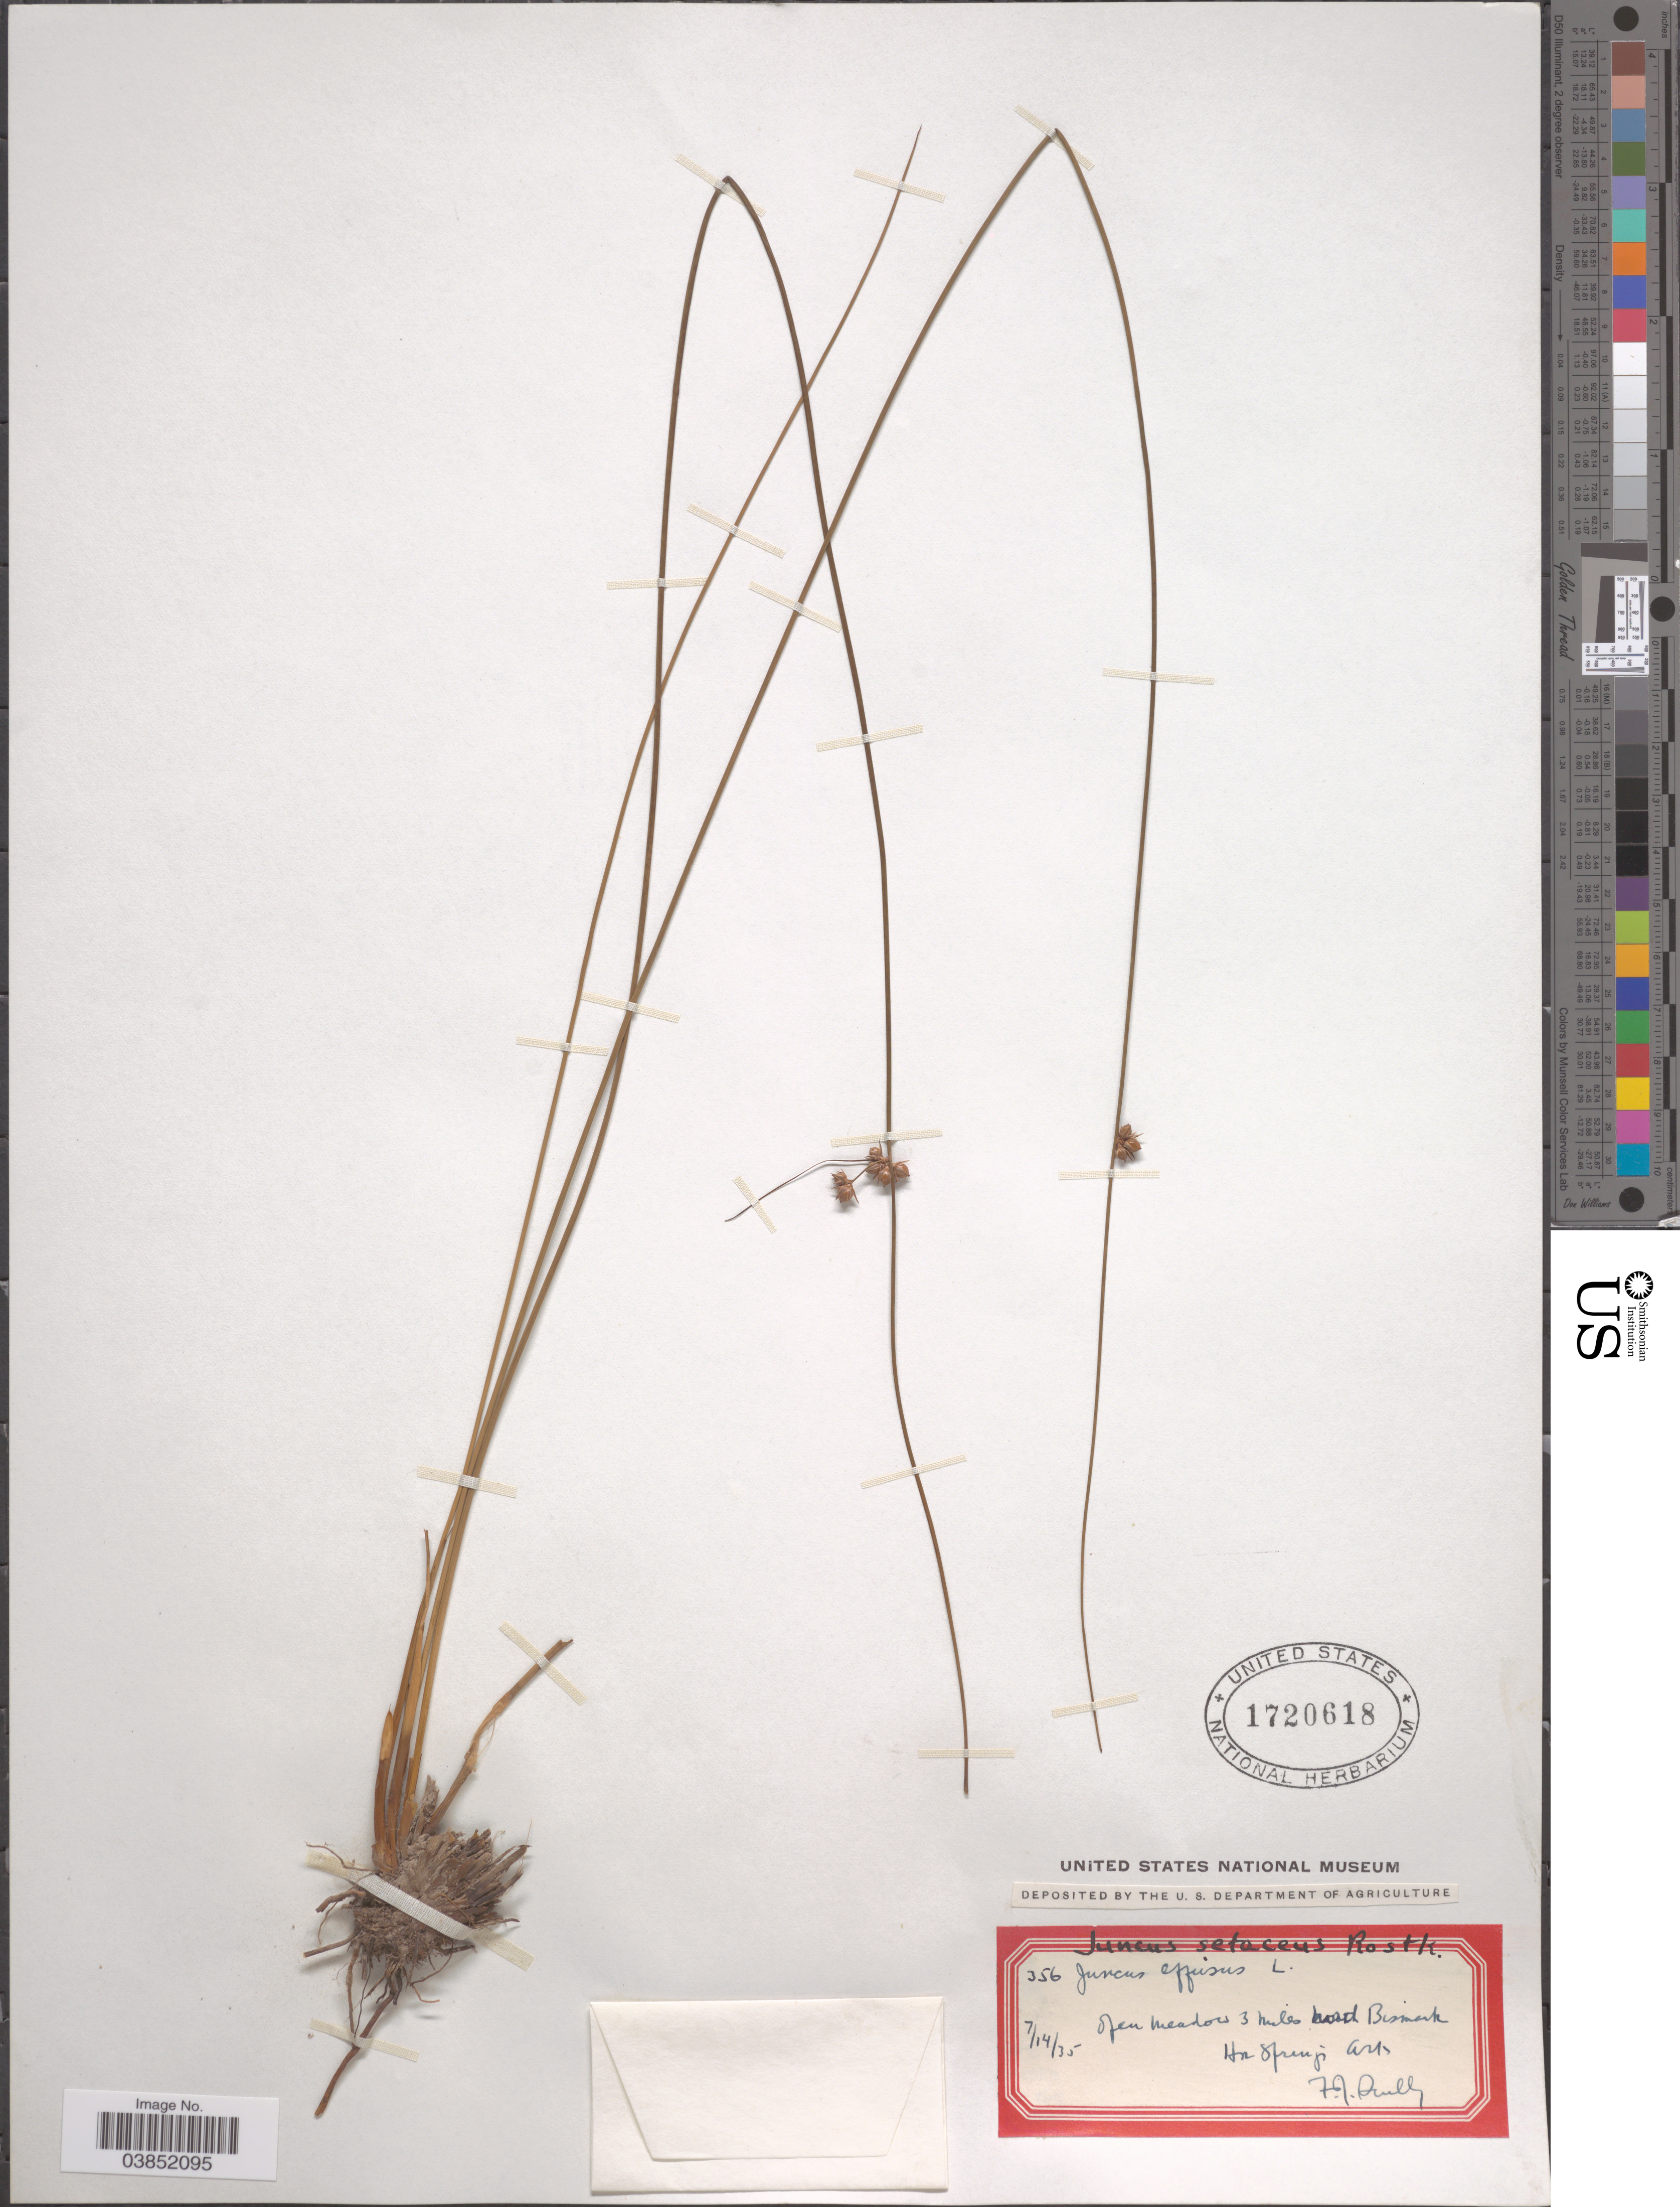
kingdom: Plantae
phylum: Tracheophyta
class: Liliopsida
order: Poales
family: Juncaceae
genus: Juncus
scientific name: Juncus coriaceus Mack.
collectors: F. Scully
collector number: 356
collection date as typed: Transcribed d/m/y: 14/7/35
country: United States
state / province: Arkansas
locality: Open meadows 3 miles Bismark. Hot Springs.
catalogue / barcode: US 1720618